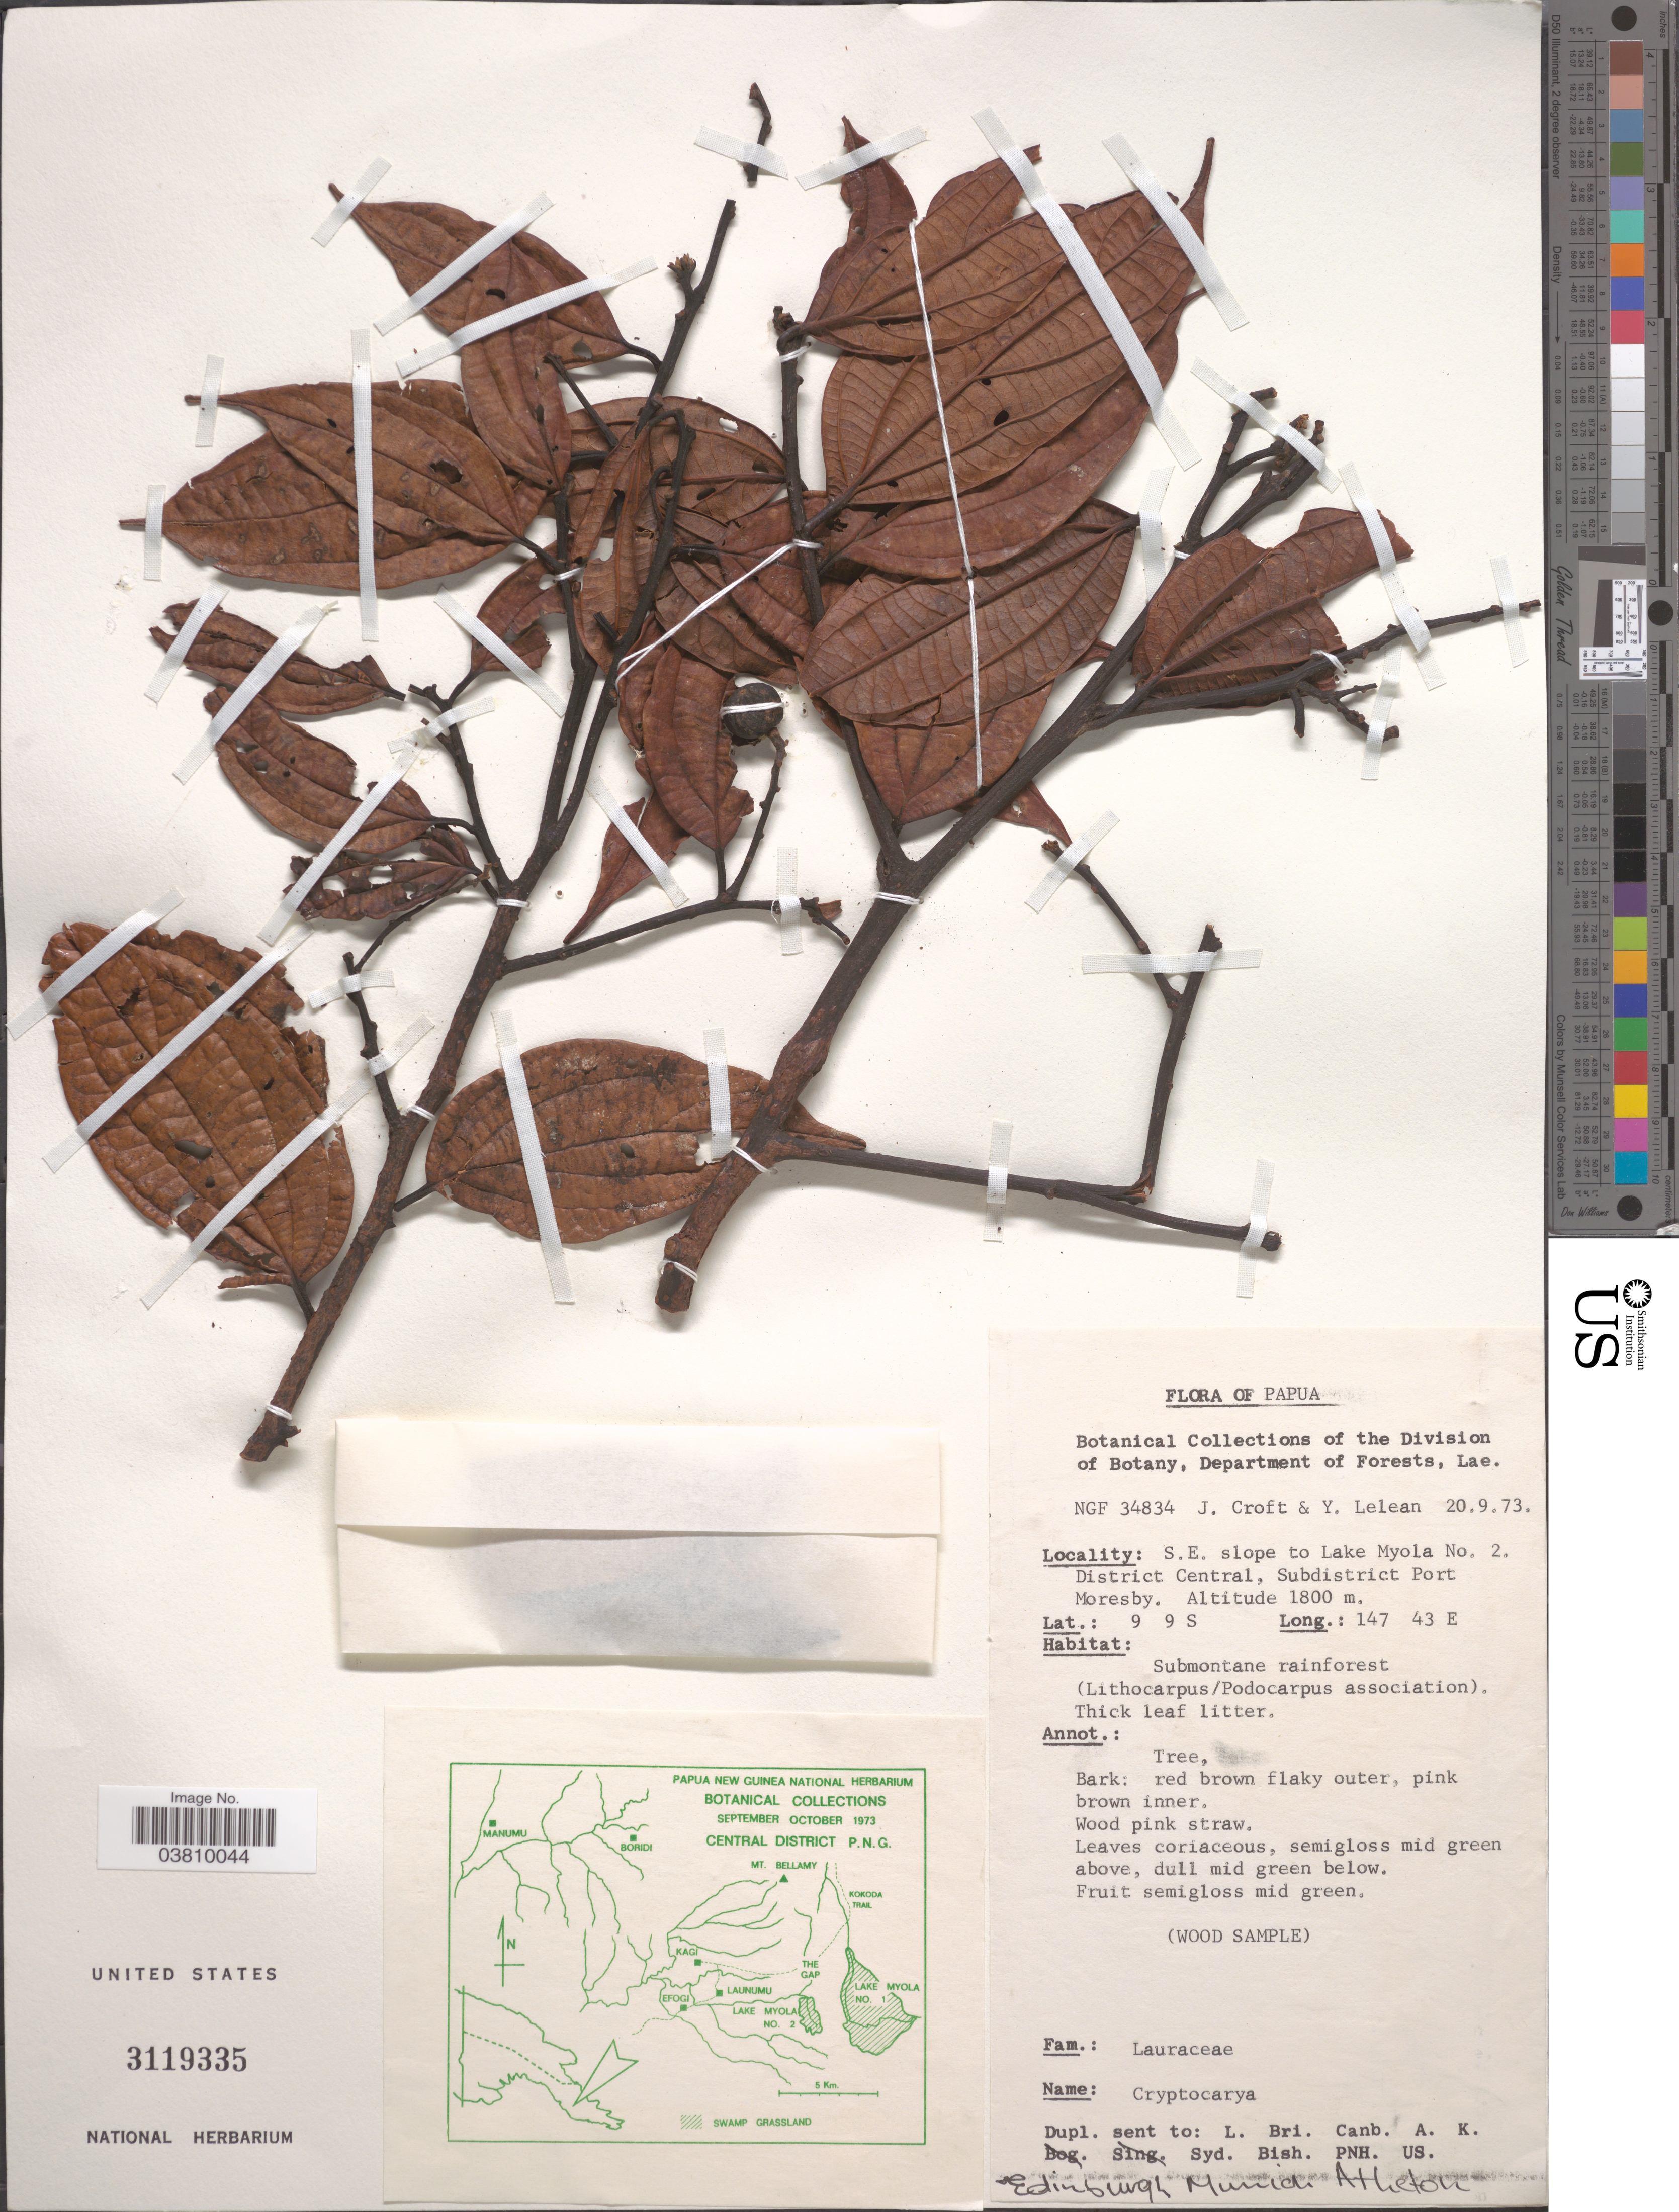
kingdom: Plantae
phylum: Tracheophyta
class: Magnoliopsida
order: Laurales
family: Lauraceae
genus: Cryptocarya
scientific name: Cryptocarya sp.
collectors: J. Croft & Y. Lelean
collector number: NGF34834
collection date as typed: Transcribed d/m/y: 20/9/73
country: Papua New Guinea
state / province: Central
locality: Papua. S.E. slope to Lake Myola No. 2. District Central, Subdistrict Port Moresby.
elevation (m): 1800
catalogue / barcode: US 3119335